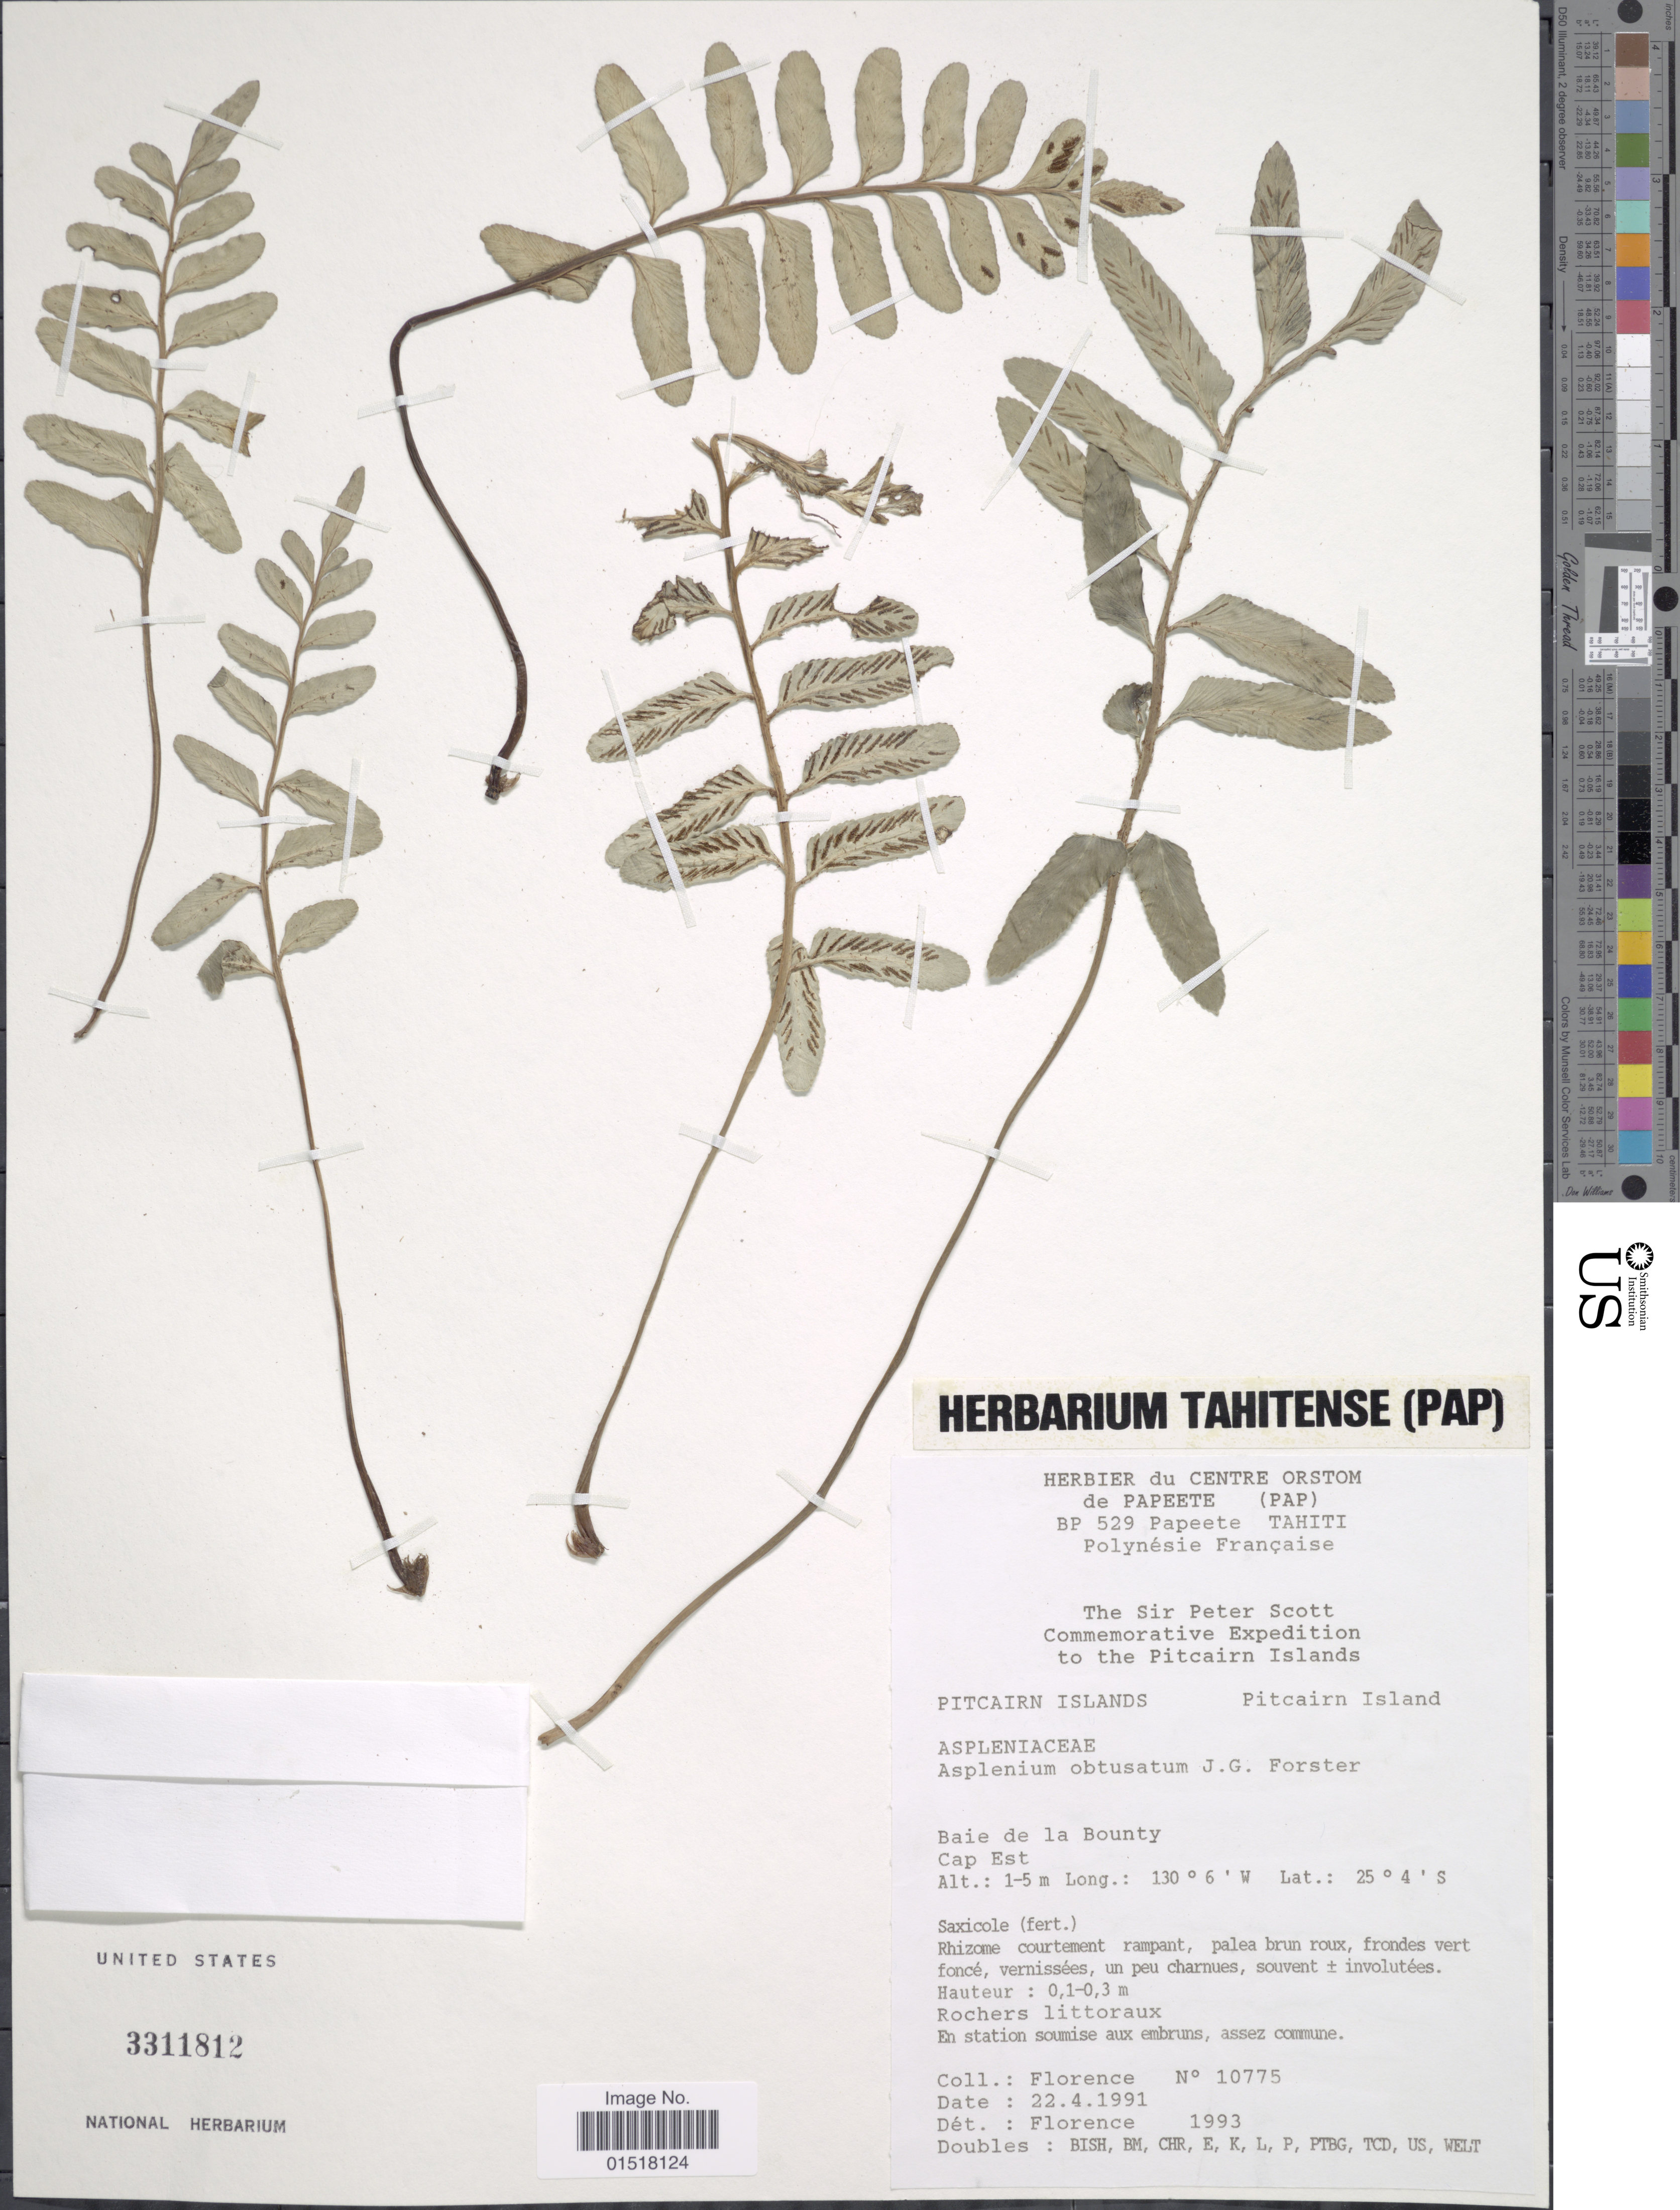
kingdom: Plantae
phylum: Tracheophyta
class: Polypodiopsida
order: Polypodiales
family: Aspleniaceae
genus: Asplenium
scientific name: Asplenium obtusatum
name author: G. Forst.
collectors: -. Florence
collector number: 10775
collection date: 1991-04-22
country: Pitcairn Islands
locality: Pitcairn Islands. Pitcairn Island. Baie de la Bounty. Cap Est.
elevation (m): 1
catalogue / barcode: US 3311812